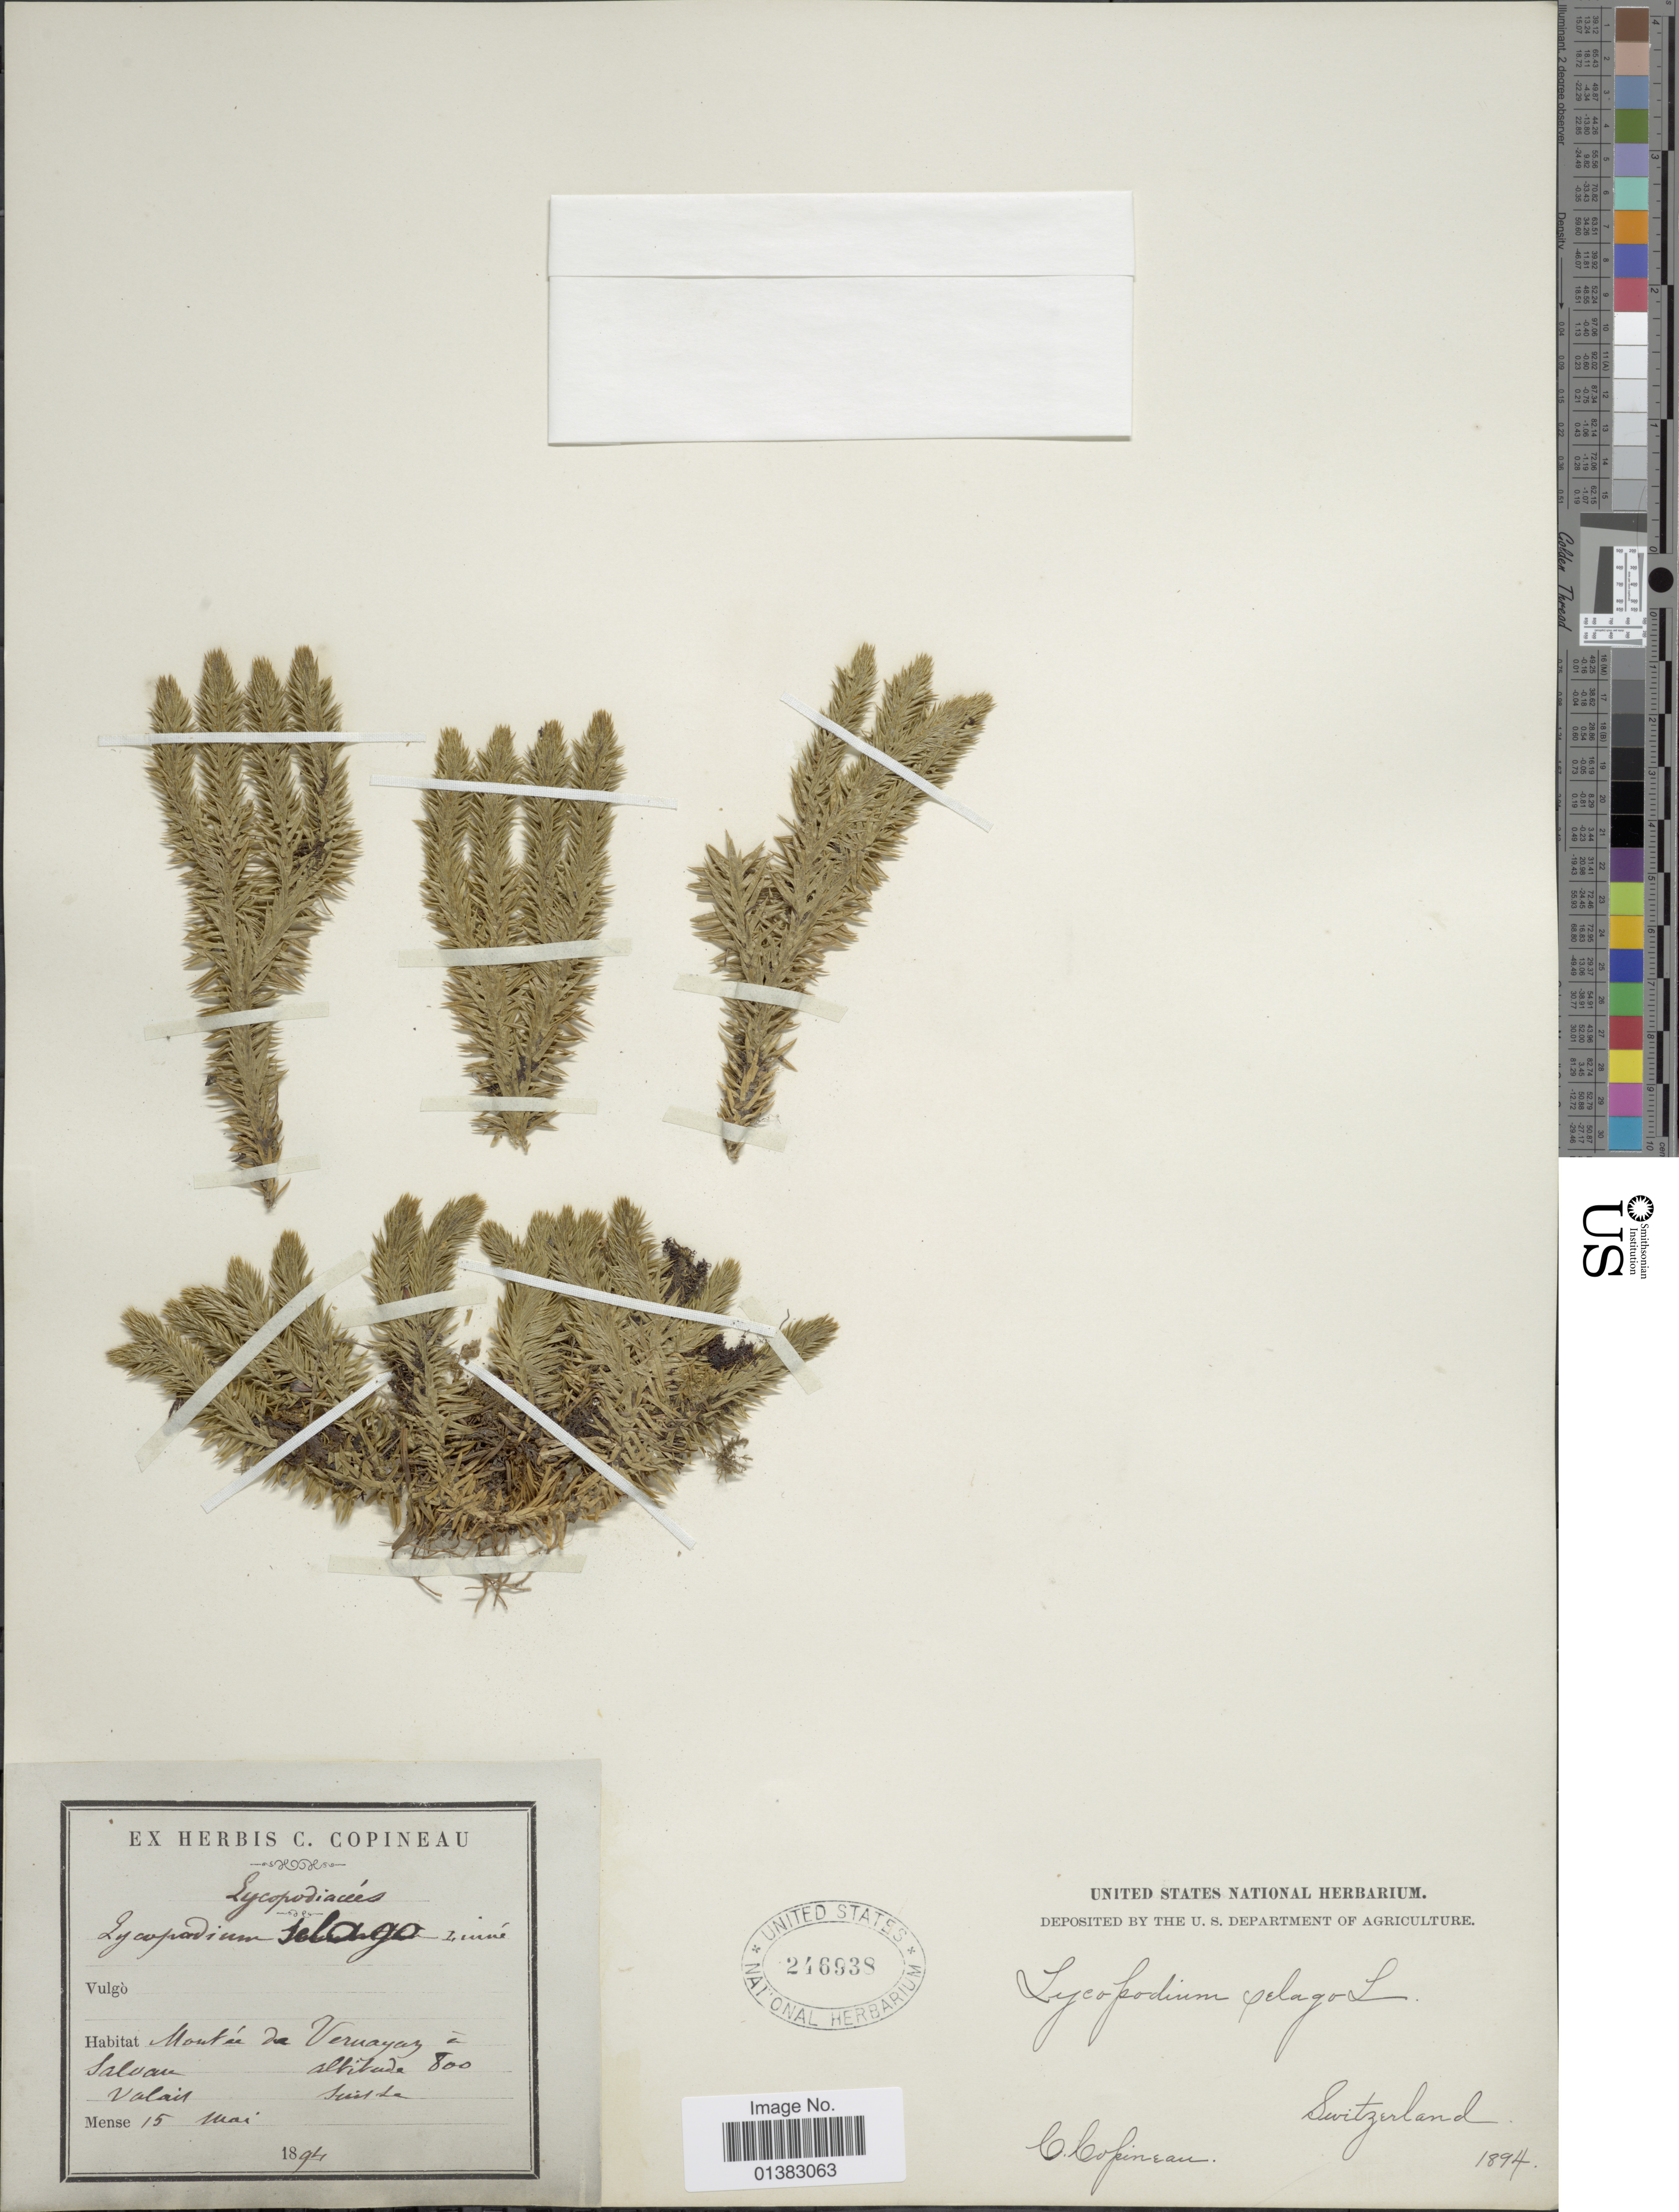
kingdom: Plantae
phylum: Tracheophyta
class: Lycopodiopsida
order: Lycopodiales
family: Lycopodiaceae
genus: Huperzia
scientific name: Huperzia selago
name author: (L.) Bernh. ex Schrank & Mart.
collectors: C. Copineau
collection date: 1894-05-15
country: Switzerland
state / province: Valais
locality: Montée de Vernayaz à Salvan, Valais, Suisse. [Uphill of Vernayaz at Salvan, Valais, Switzerland]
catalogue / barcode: US 246938